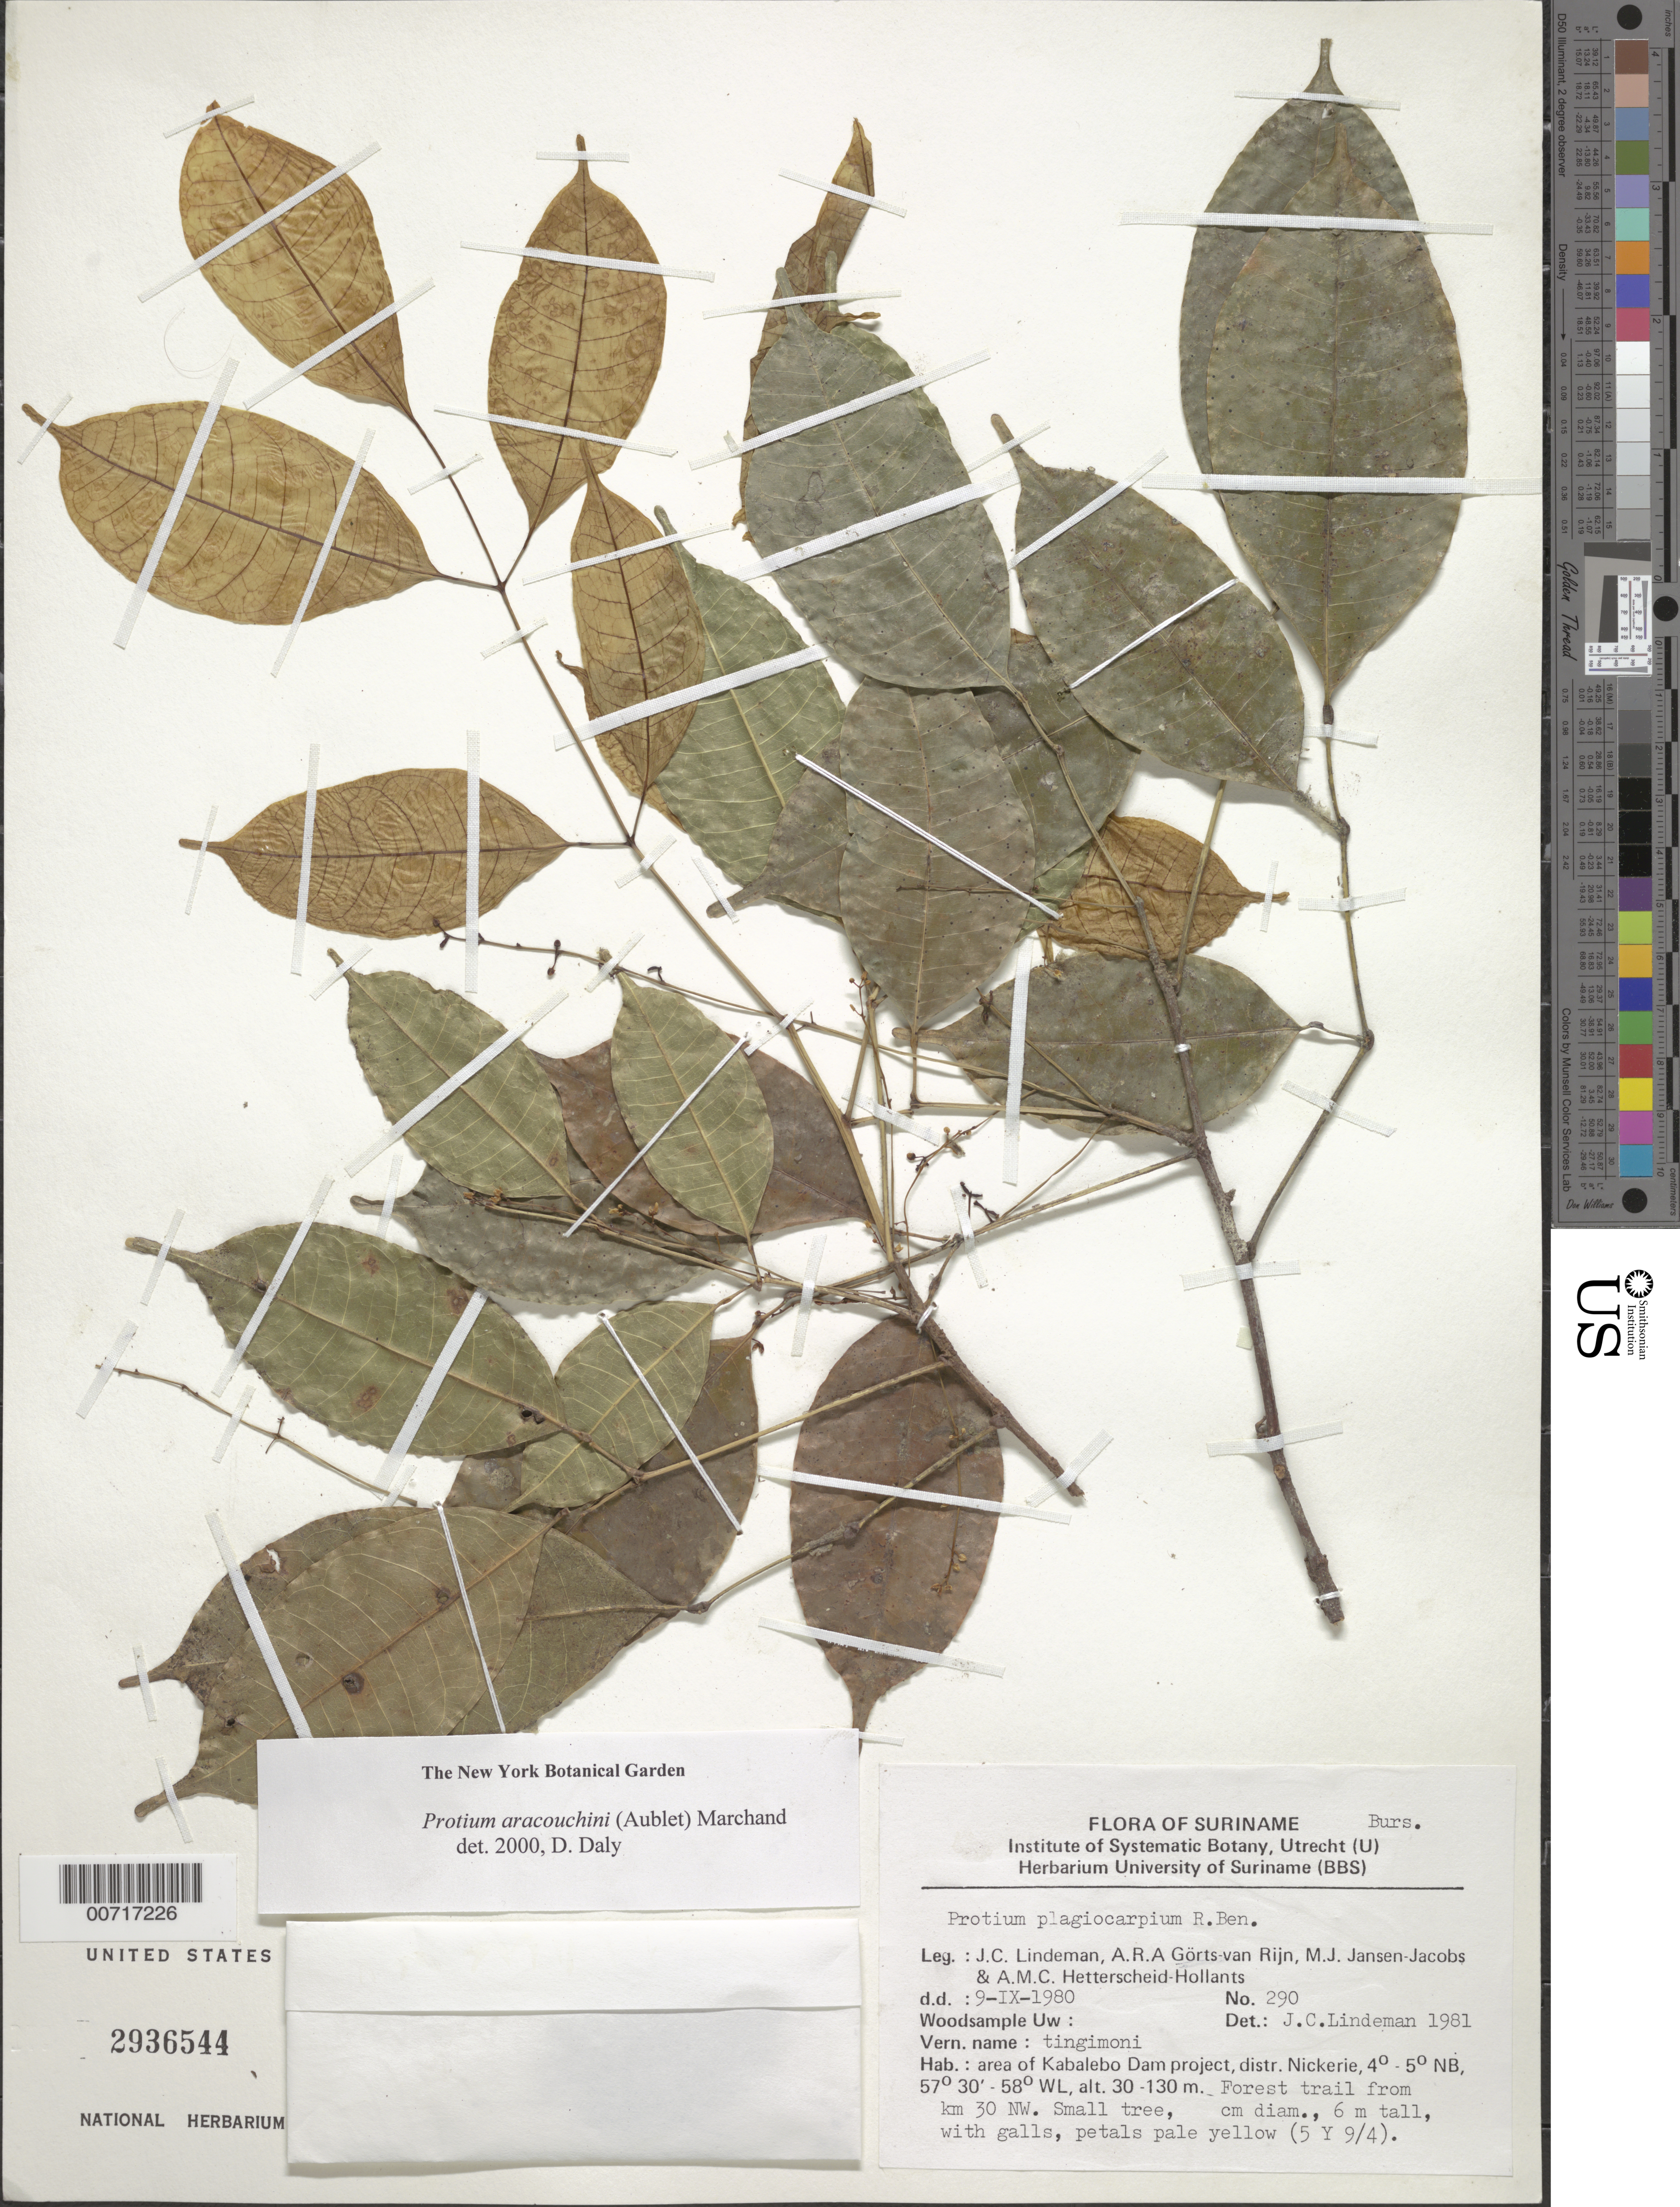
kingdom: Plantae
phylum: Tracheophyta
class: Magnoliopsida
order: Sapindales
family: Burseraceae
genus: Protium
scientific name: Protium aracouchini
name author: (Aubl.) Marchand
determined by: Daly, D. C.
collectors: J. C. Lindeman, A. .R. A. Görts-van Rijn, M. J. Jansen-Jacobs & A. Hetterscheid-Hollants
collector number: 80 290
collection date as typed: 9-Sep-80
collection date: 1980-09-09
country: Suriname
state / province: Nickerie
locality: Kabalebo Dam project area, km 30 NW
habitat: Forest trail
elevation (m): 30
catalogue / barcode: US 2936544